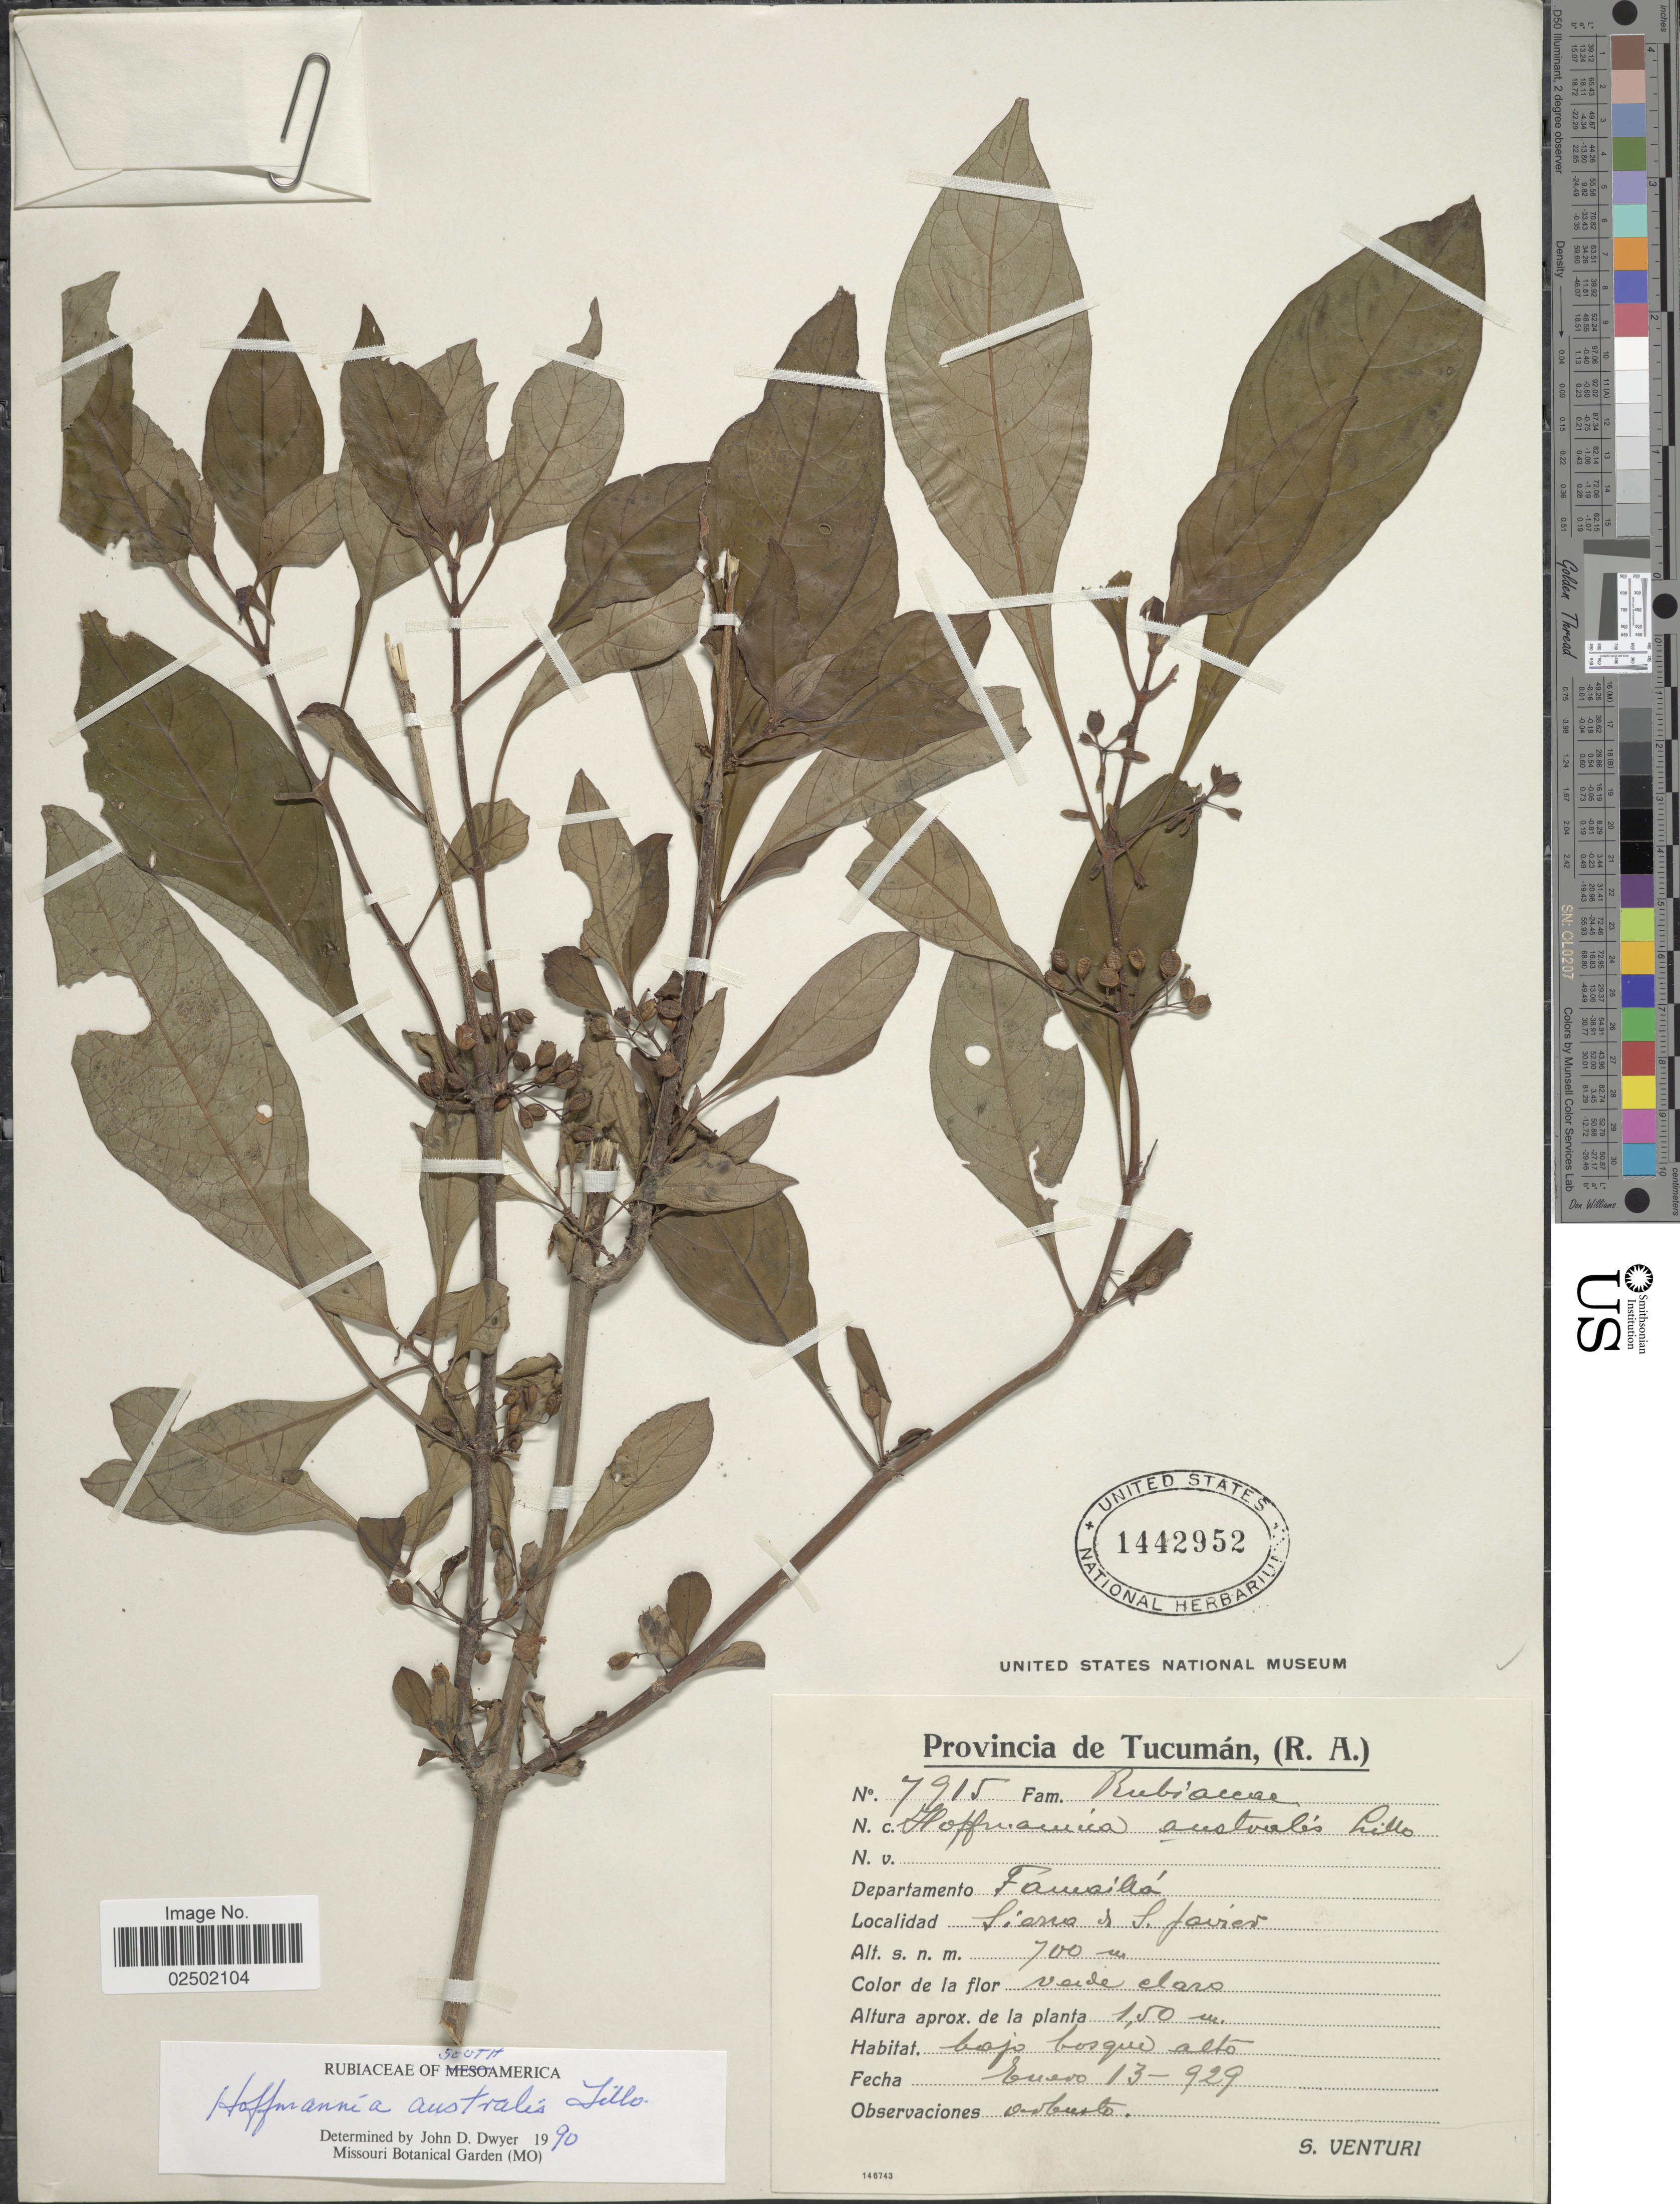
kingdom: Plantae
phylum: Tracheophyta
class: Magnoliopsida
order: Gentianales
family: Rubiaceae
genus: Hoffmannia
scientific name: Hoffmannia australis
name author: Lillo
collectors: S. Venturi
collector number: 7915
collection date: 1929-01-13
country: Argentina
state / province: Tucuman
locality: Provincia de Tucuman, (R.A.). Departamento Famaillá. Sierra de S. Javier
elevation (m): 700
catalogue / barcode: US 1442952